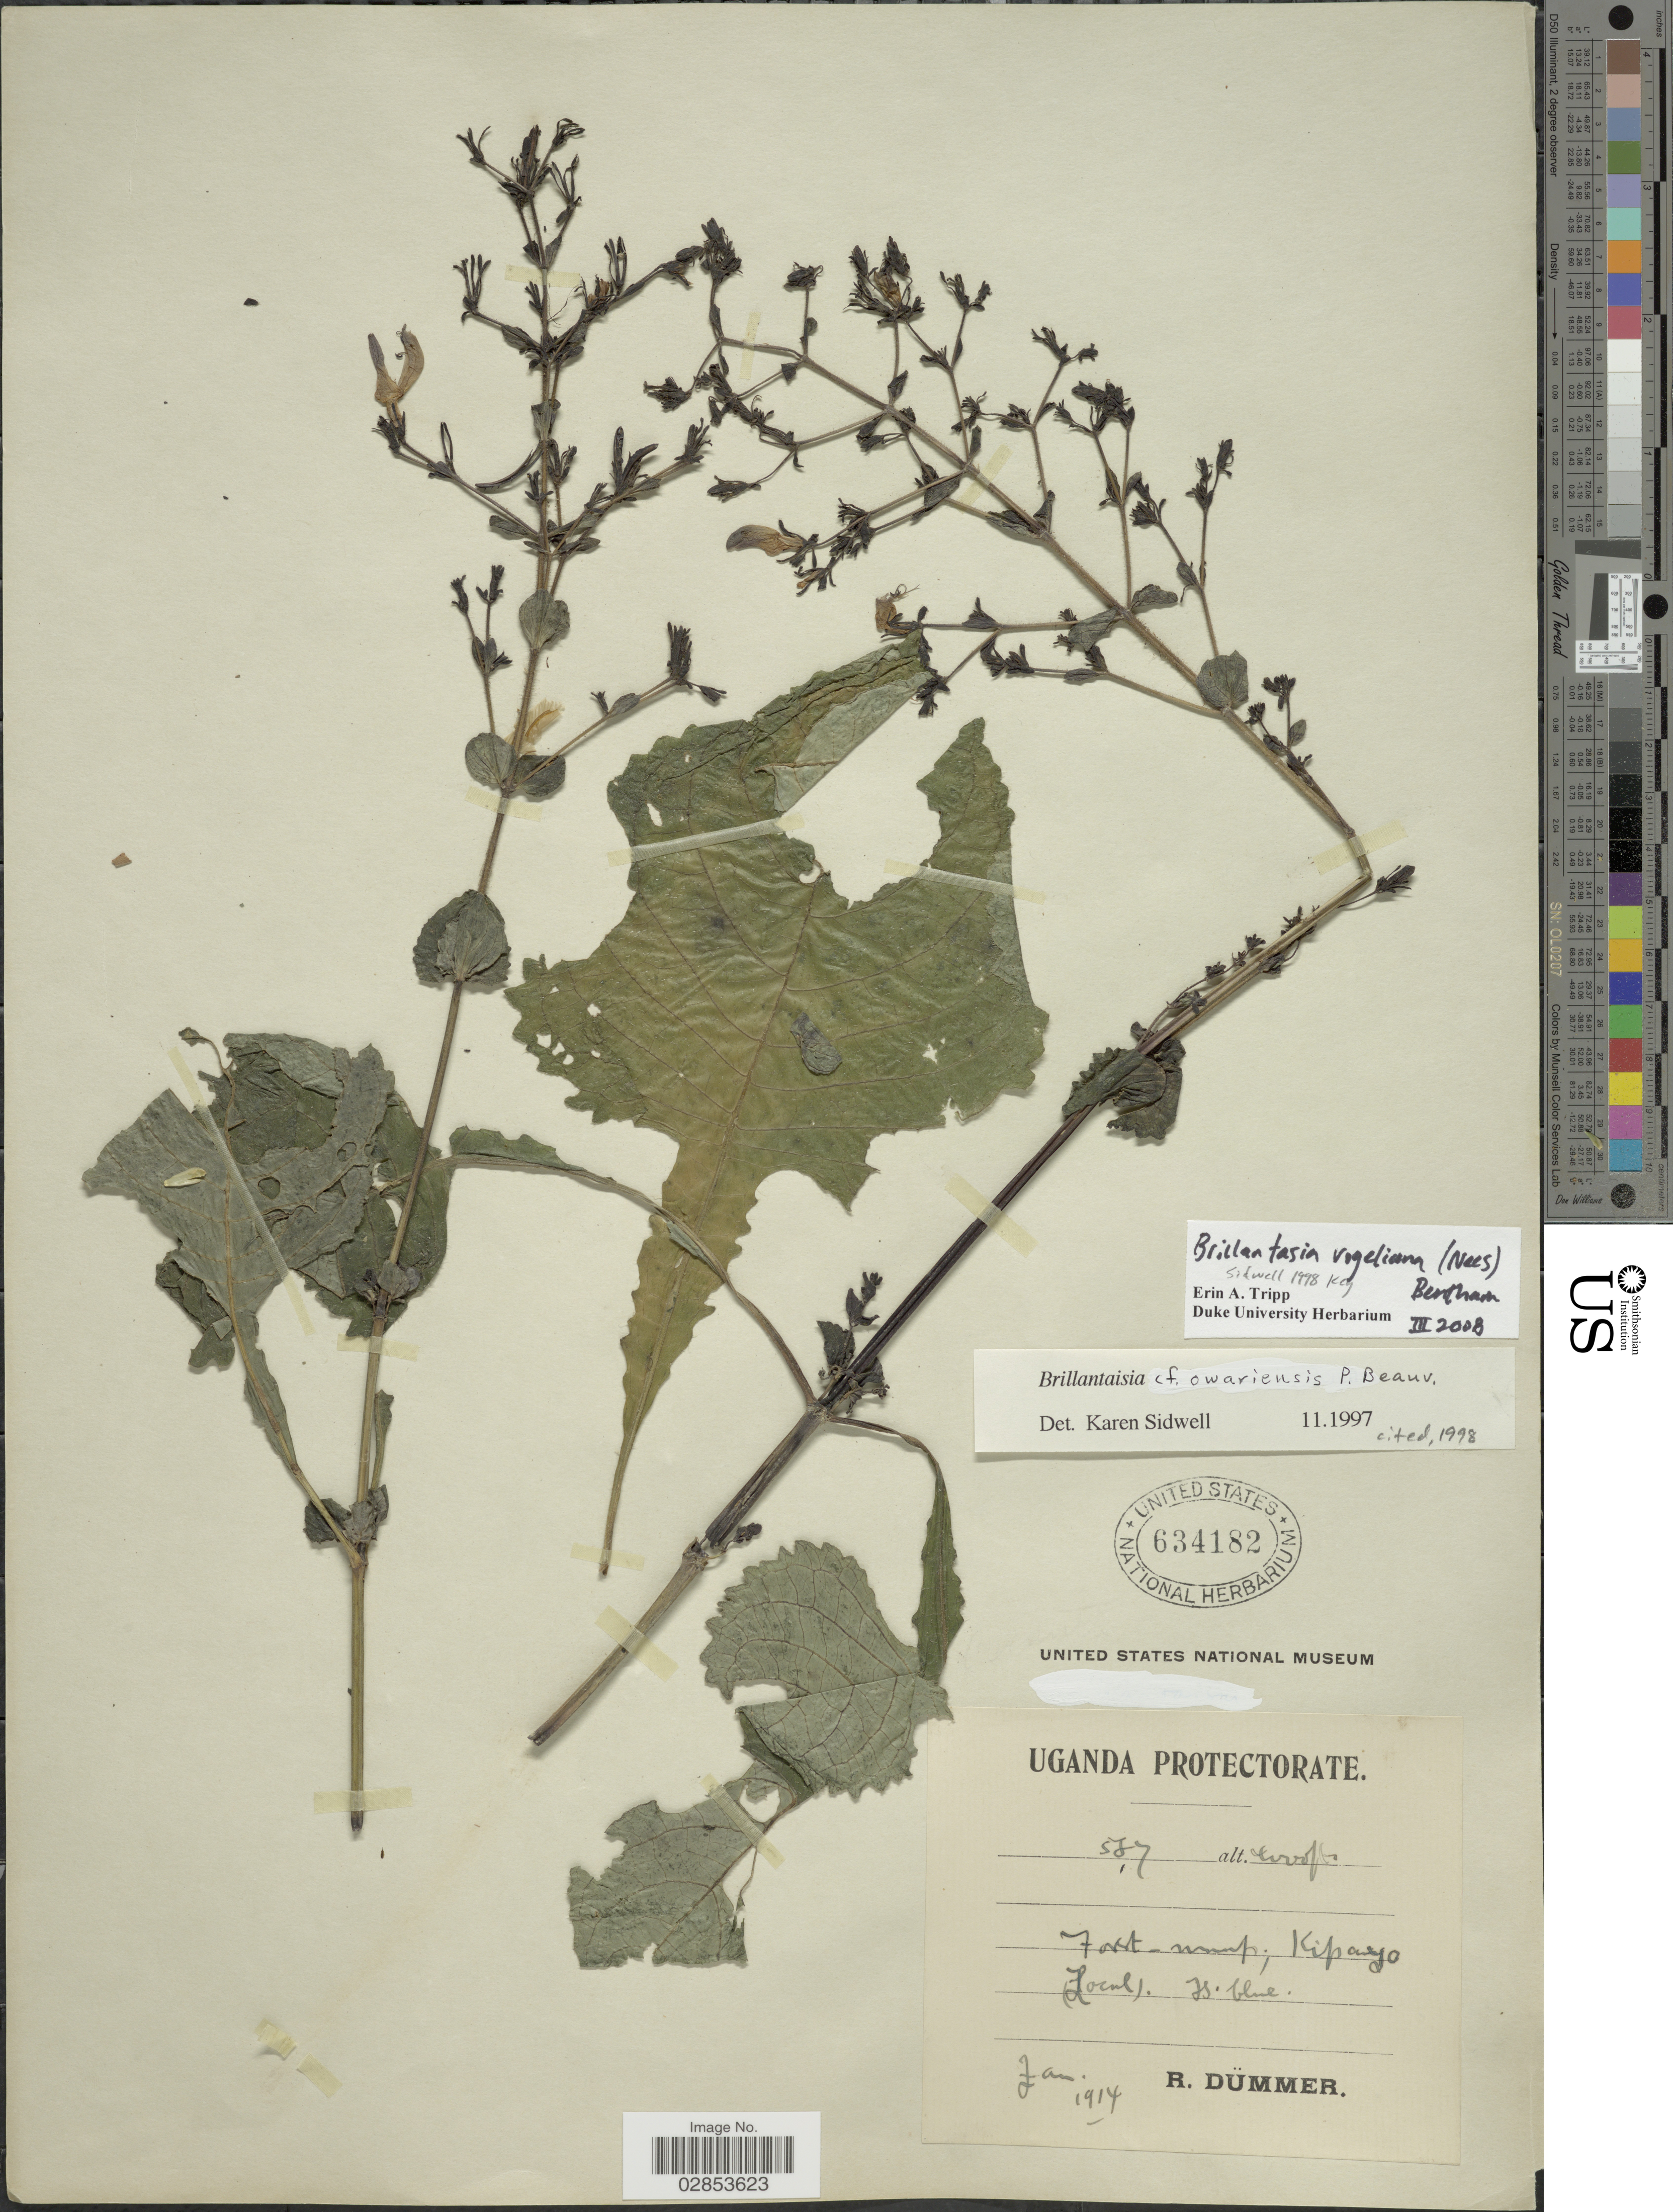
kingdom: Plantae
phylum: Tracheophyta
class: Magnoliopsida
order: Lamiales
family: Acanthaceae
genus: Brillantaisia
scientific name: Brillantaisia owariensis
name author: P. Beauv.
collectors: R. A. Dümmer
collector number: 587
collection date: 1914-01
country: Uganda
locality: Uganda Protectorate. Kipayo.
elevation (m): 1219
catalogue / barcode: US 634182